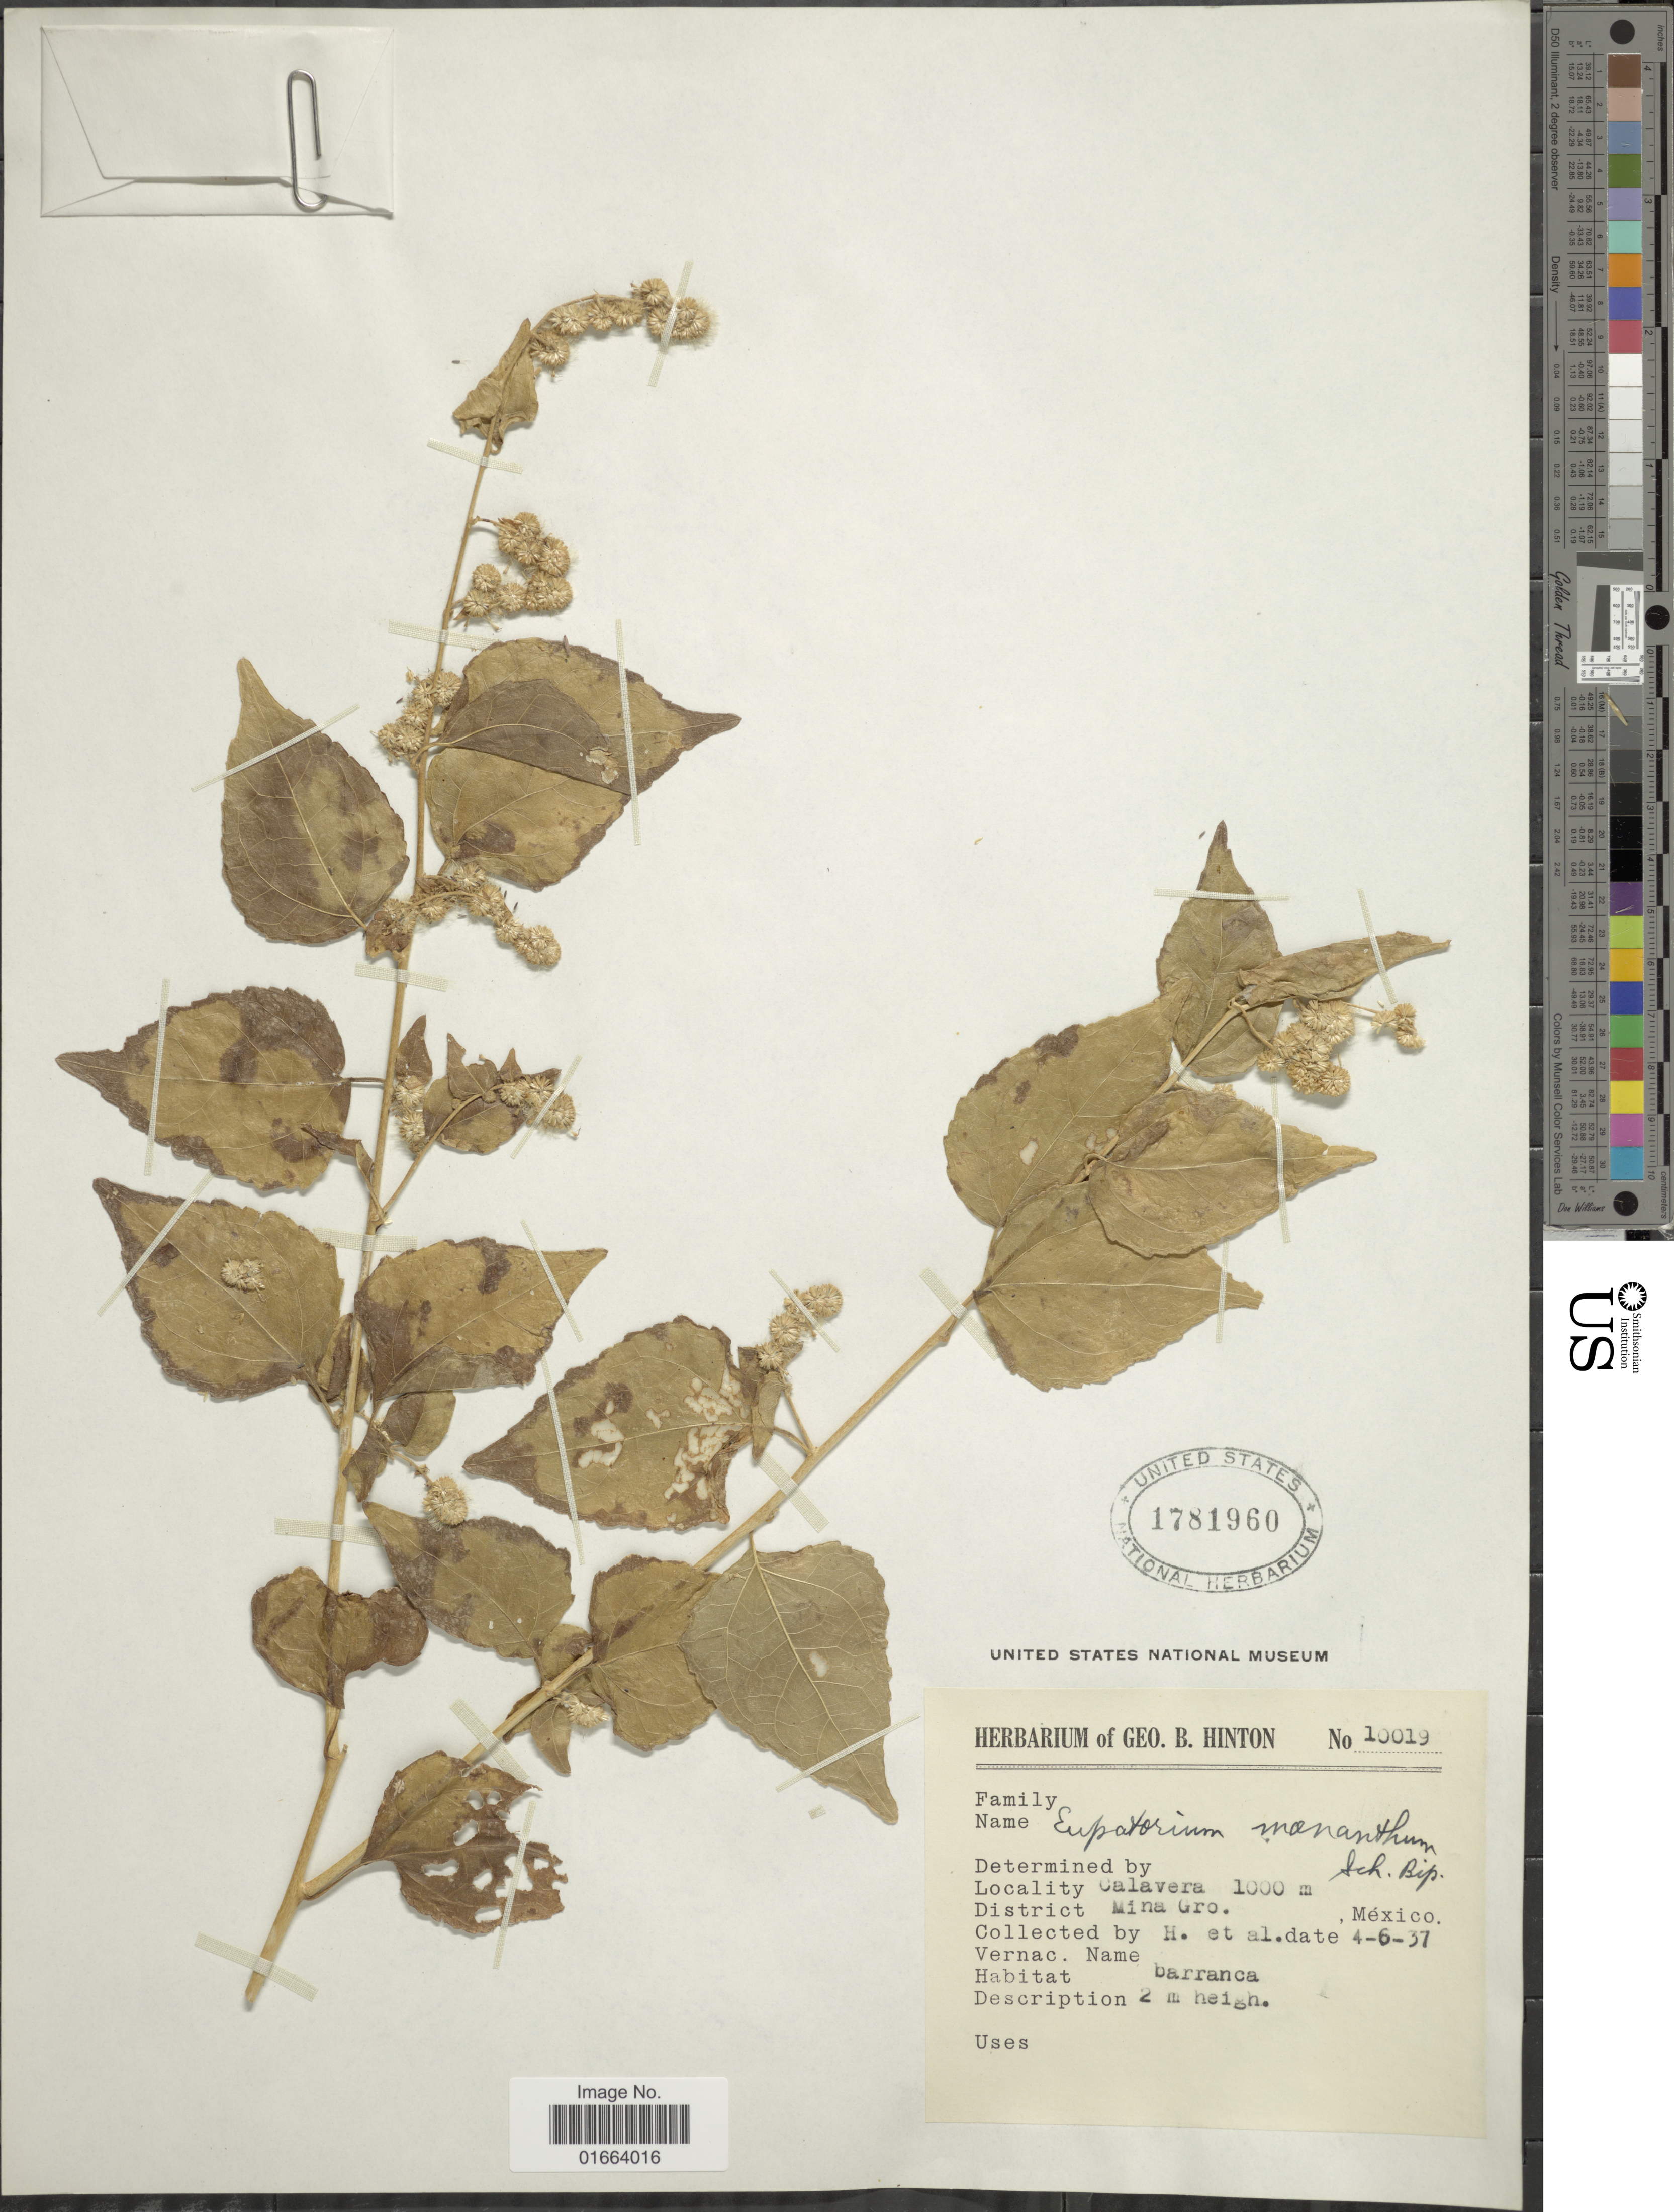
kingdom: Plantae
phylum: Tracheophyta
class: Magnoliopsida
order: Asterales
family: Asteraceae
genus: Neohintonia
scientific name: Neohintonia monantha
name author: (Sch. Bip.) R.M. King & H. Rob.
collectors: G. B. Hinton & et al.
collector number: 10019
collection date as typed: Transcribed d/m/y: 6/4/37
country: Mexico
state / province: Guerrero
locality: Calavera. District Mina Gro.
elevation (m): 1000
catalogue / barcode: US 1781960